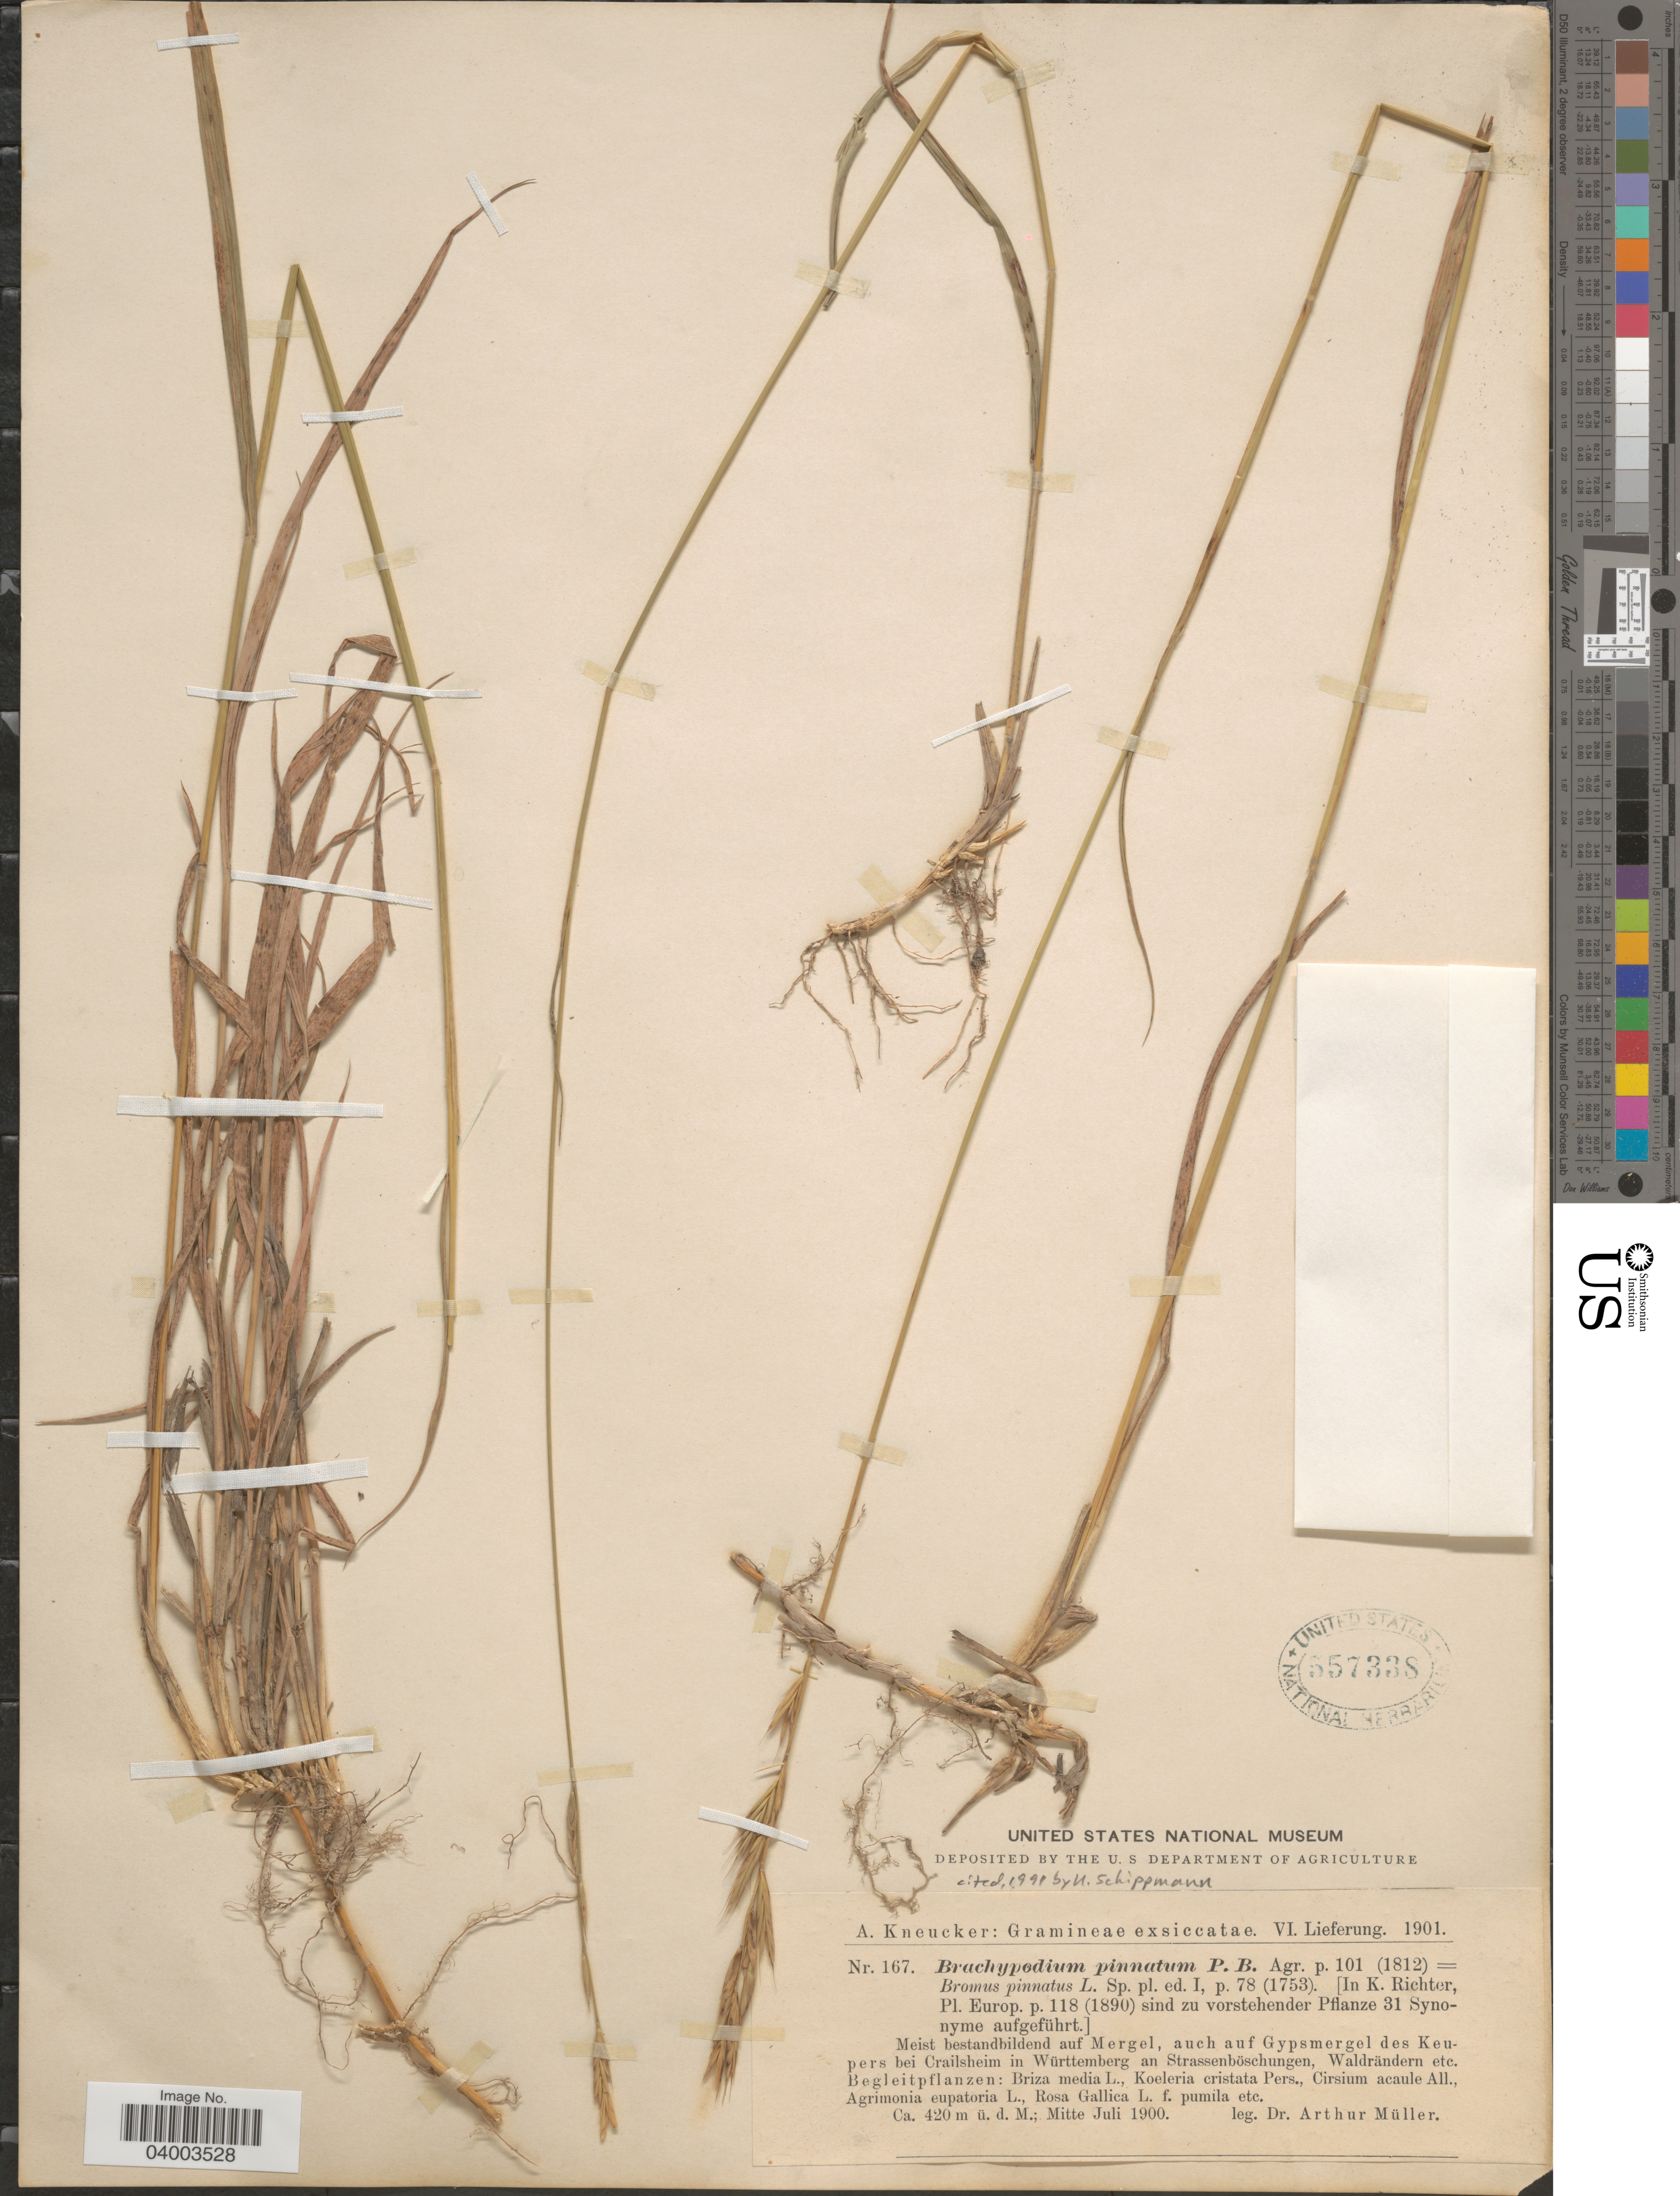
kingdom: Plantae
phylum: Tracheophyta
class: Liliopsida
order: Poales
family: Poaceae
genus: Brachypodium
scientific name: Brachypodium pinnatum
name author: (L.) P. Beauv.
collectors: A. Muller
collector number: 167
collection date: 1900-07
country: Germany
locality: Meist bestandbildend auf Mergel, auch auf Gypsmergel des Keupers bei Crailsheim in Württemberg an Strassenböschungen, Waldrändern etc.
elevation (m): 420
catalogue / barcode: US 557338